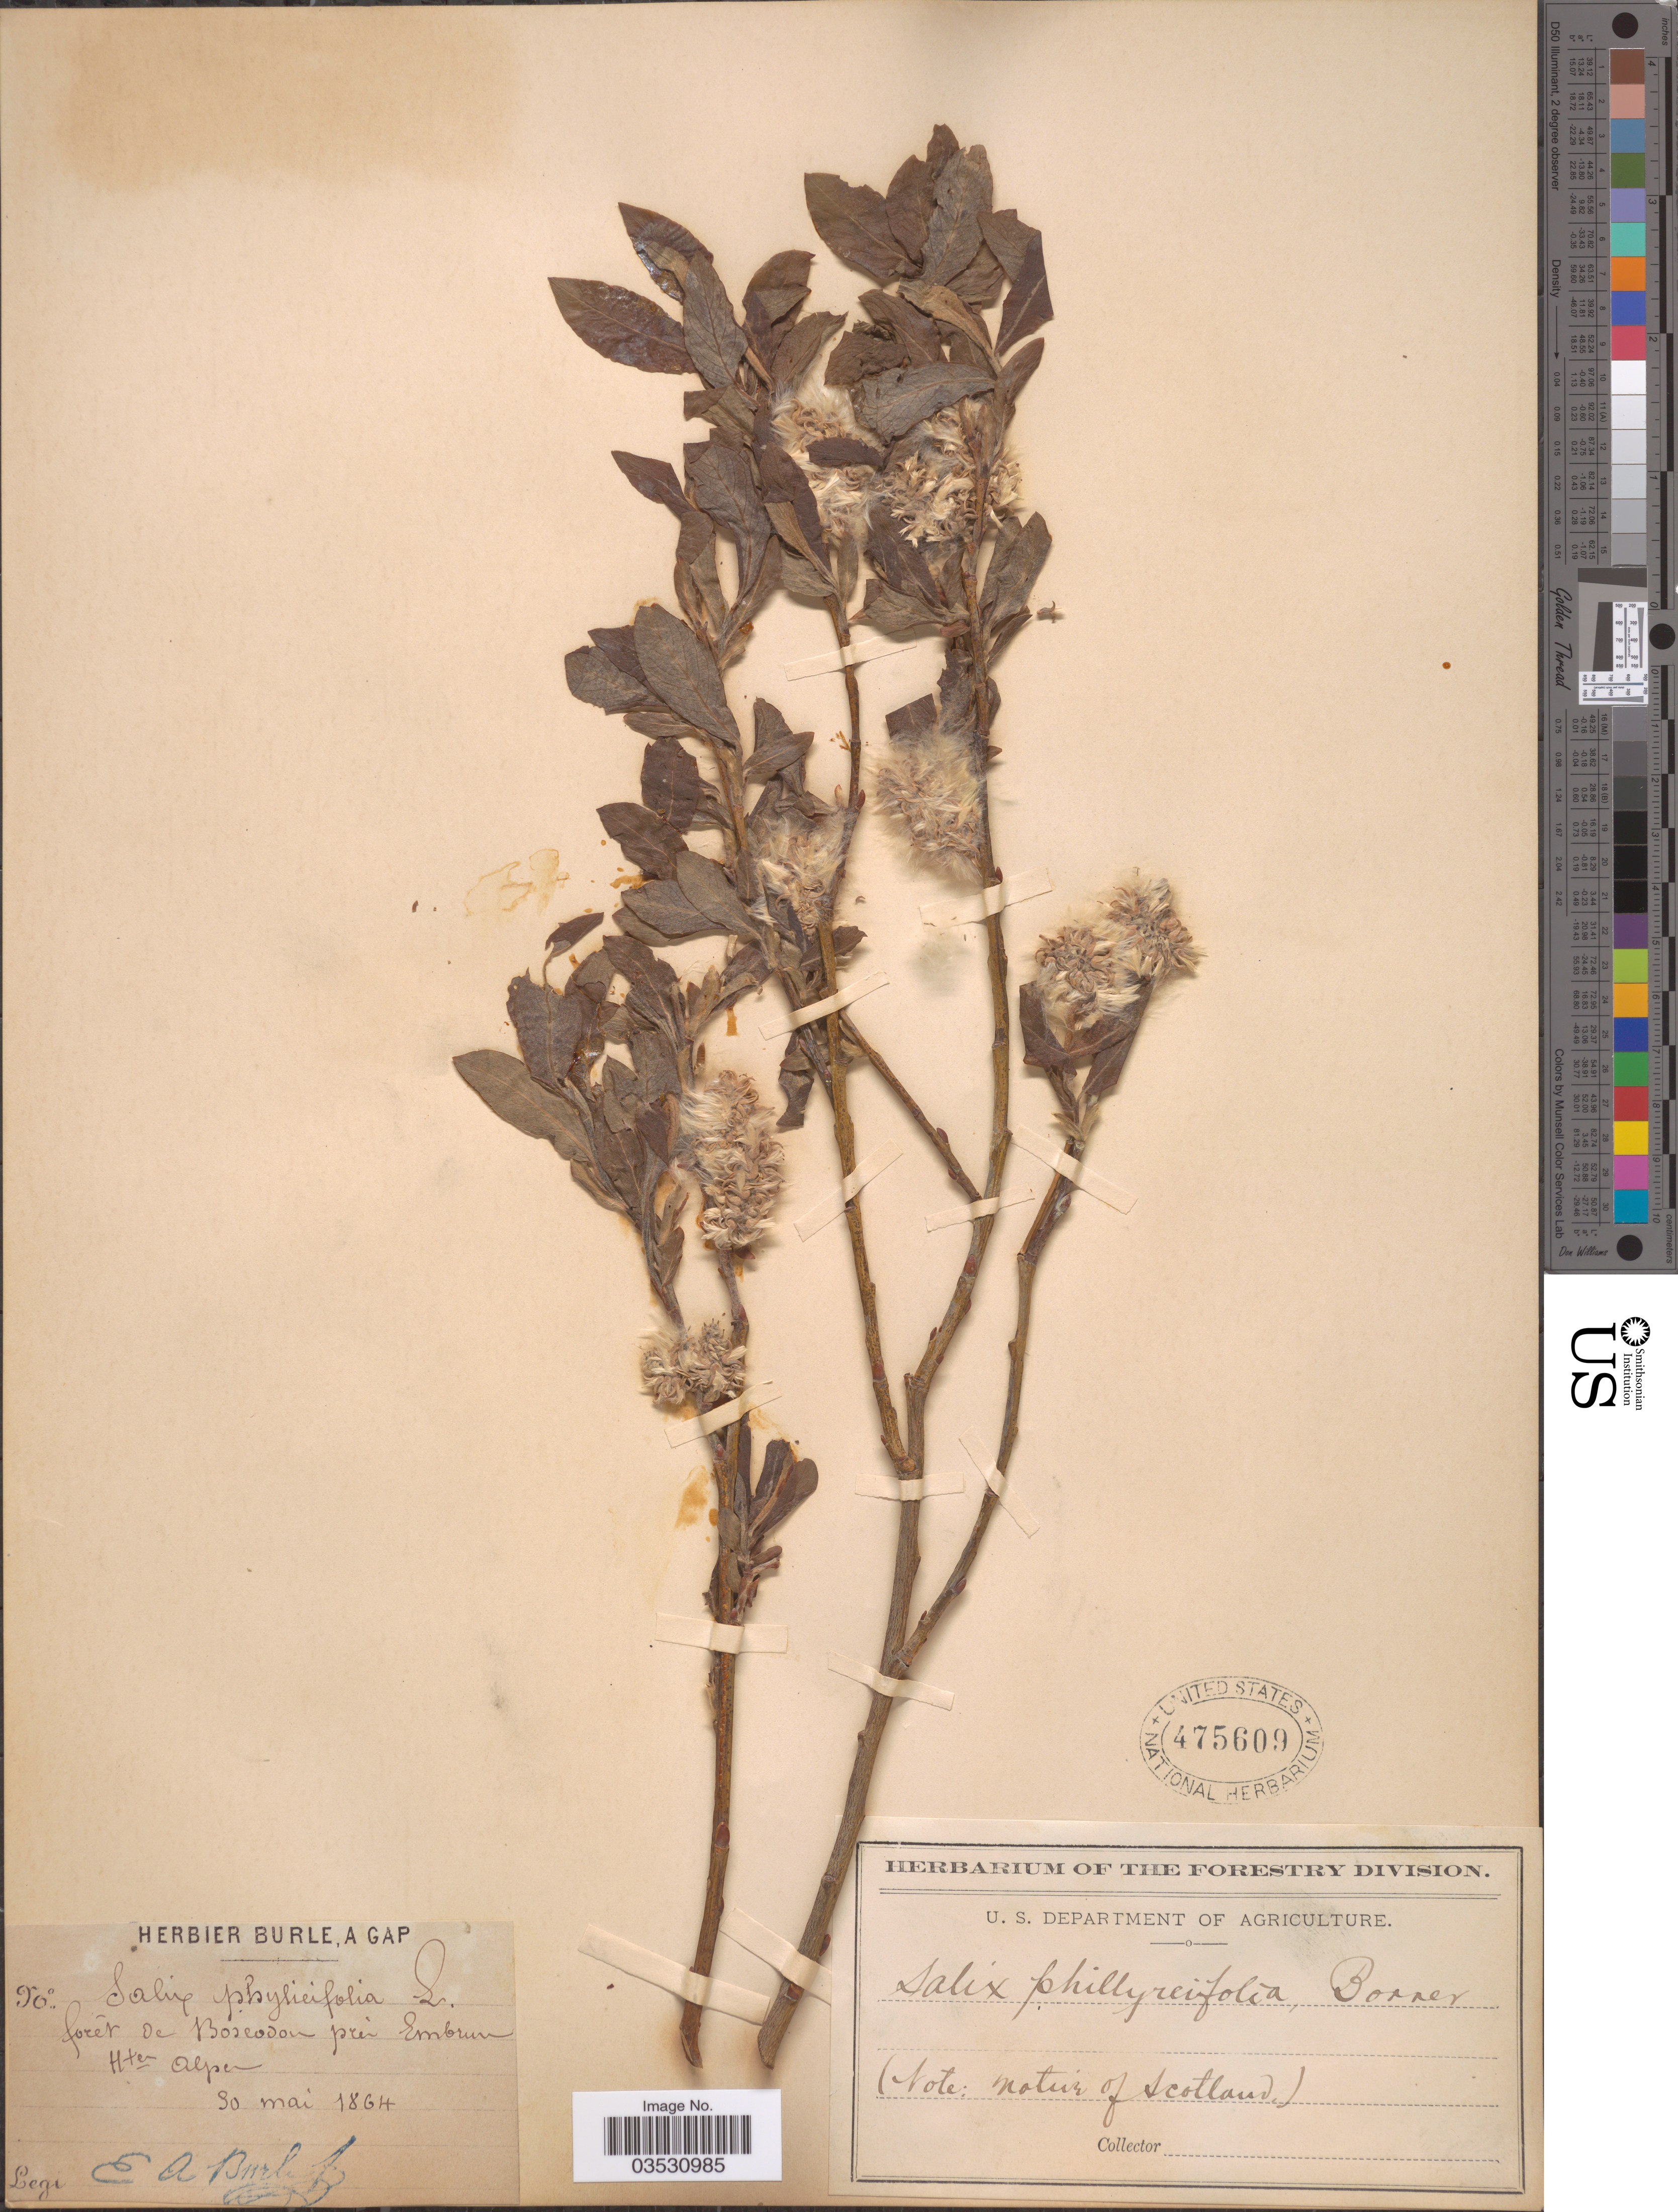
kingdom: Plantae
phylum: Tracheophyta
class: Magnoliopsida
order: Malpighiales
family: Salicaceae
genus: Salix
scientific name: Salix phylicifolia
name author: L.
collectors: E. Burle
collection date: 1864-05-30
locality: Forêt de Boscodon prés Embrun Htes Alpes.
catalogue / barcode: US 475609